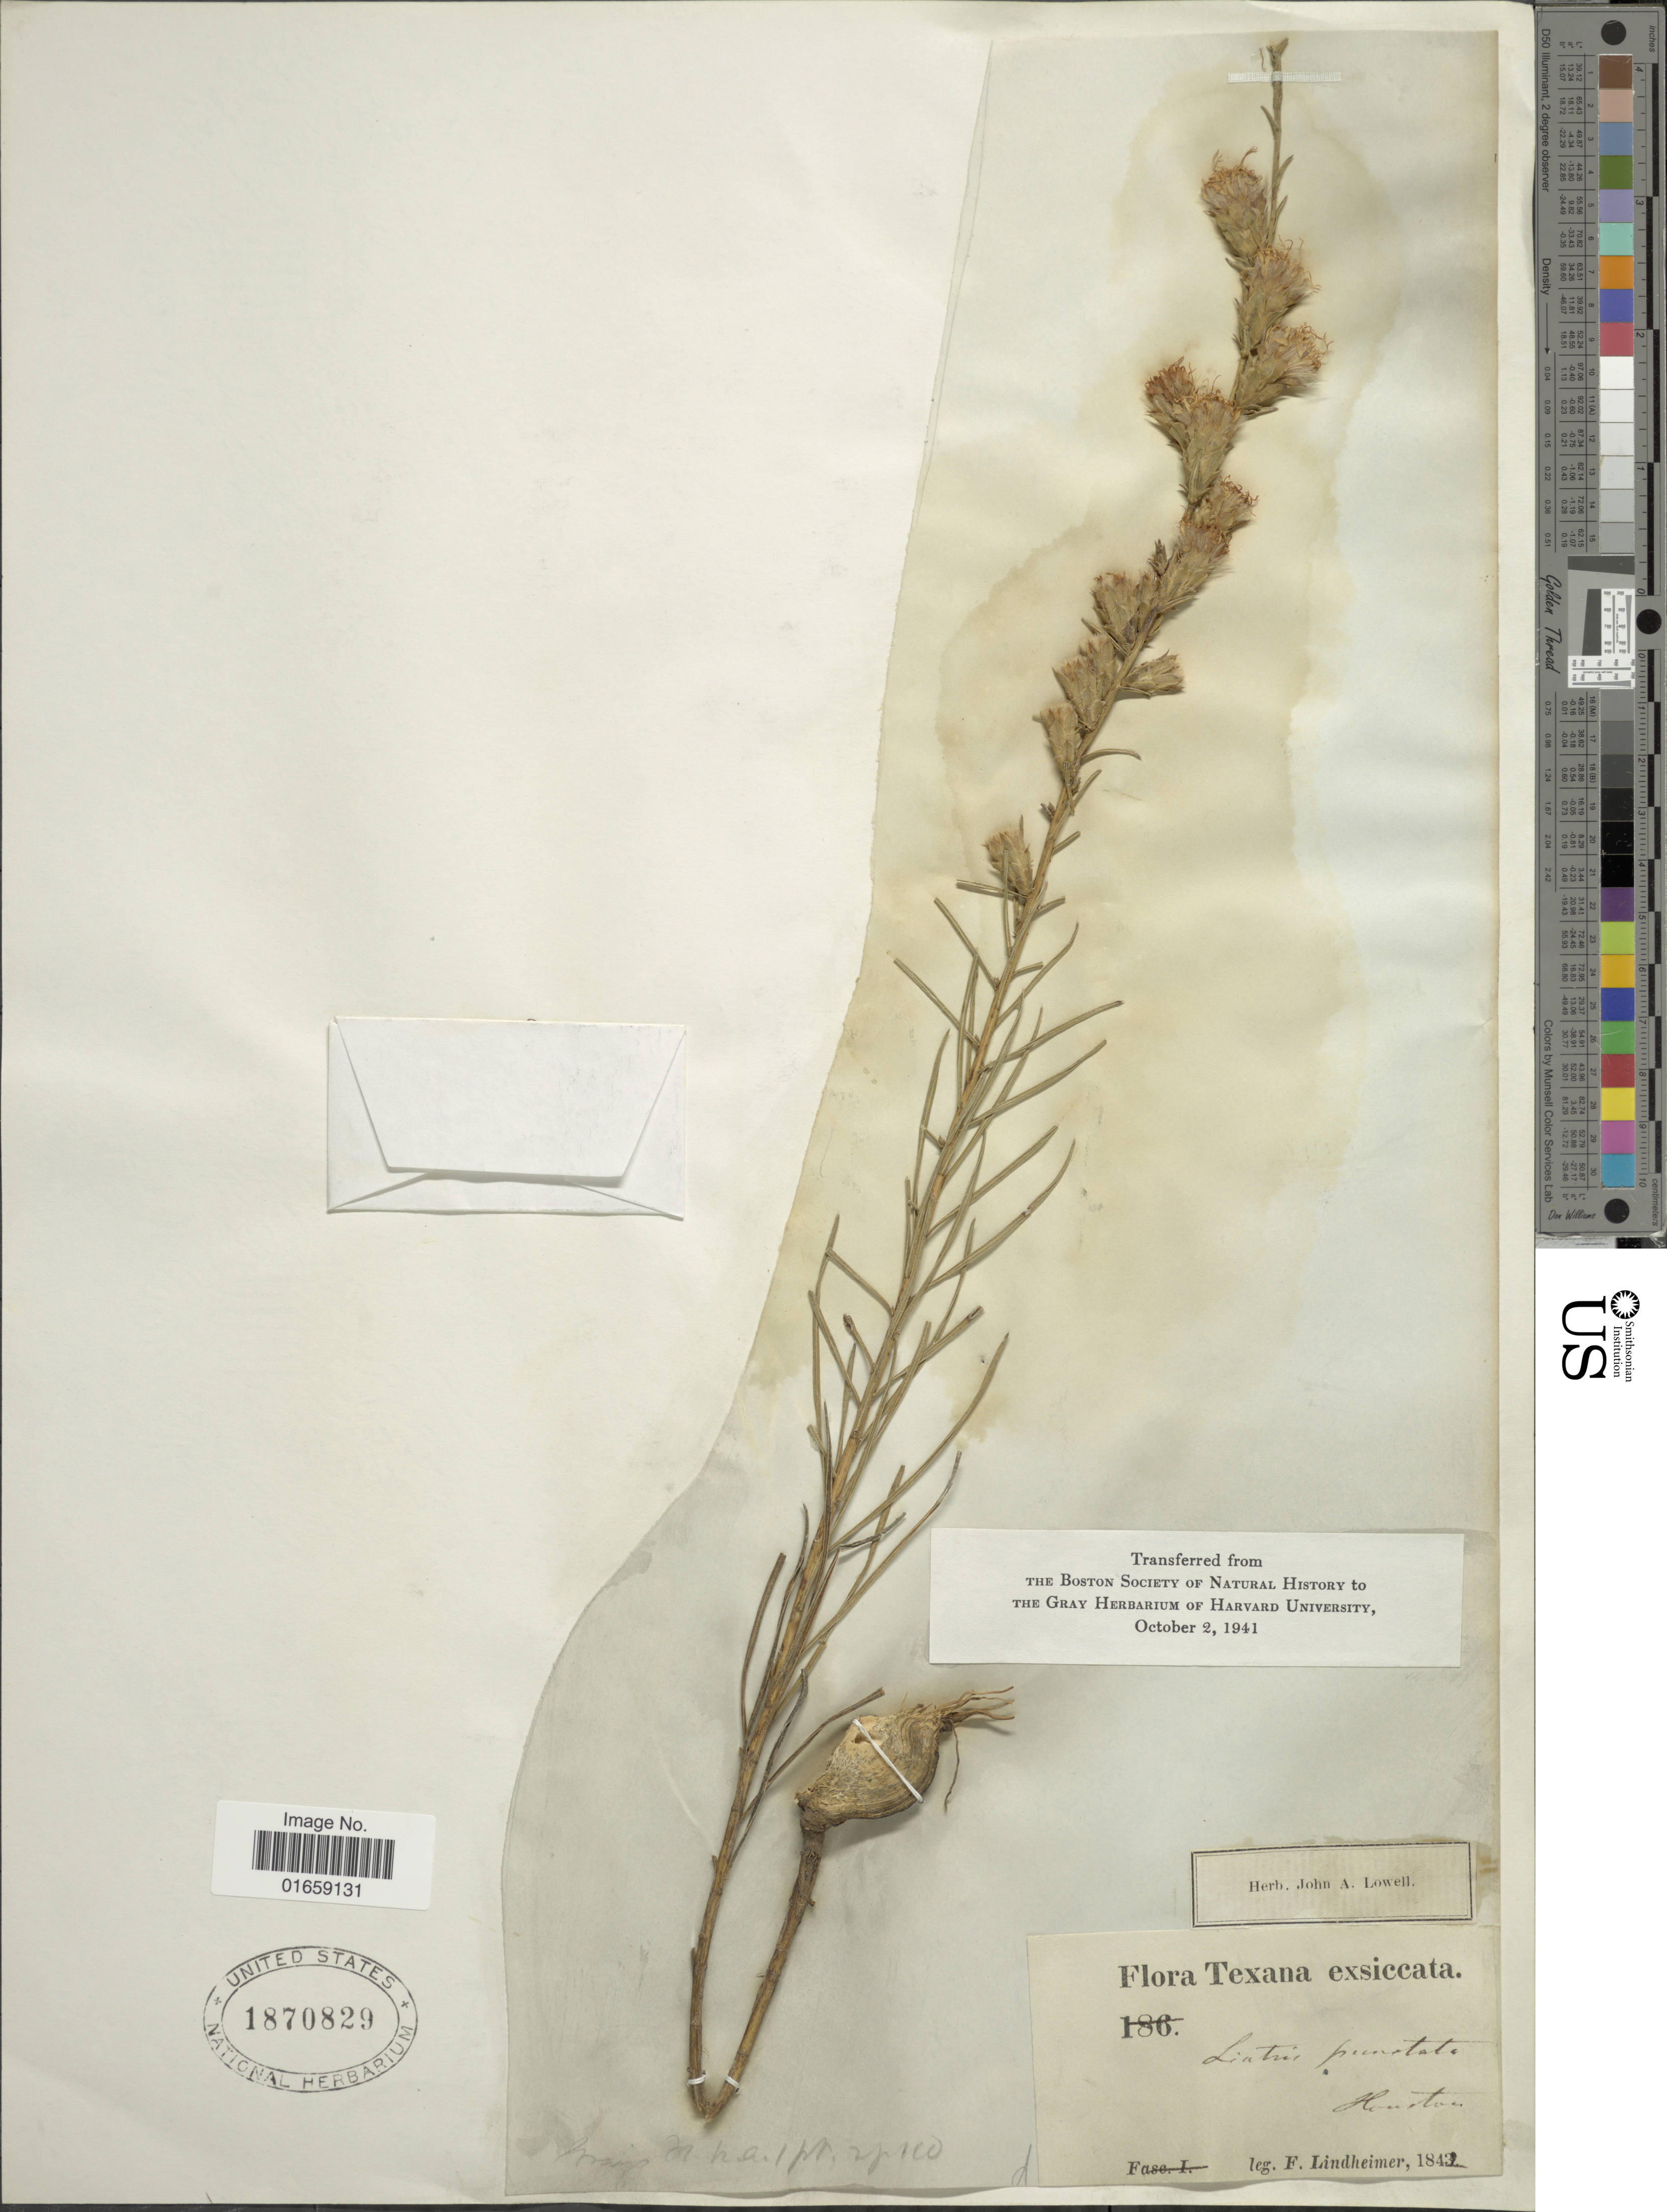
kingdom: Plantae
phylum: Tracheophyta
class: Magnoliopsida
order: Asterales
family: Asteraceae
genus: Liatris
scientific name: Liatris punctata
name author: Hook.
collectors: F. Lindheimer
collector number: s.n.?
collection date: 1842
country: United States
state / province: Texas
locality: Houston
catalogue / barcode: US 1870829